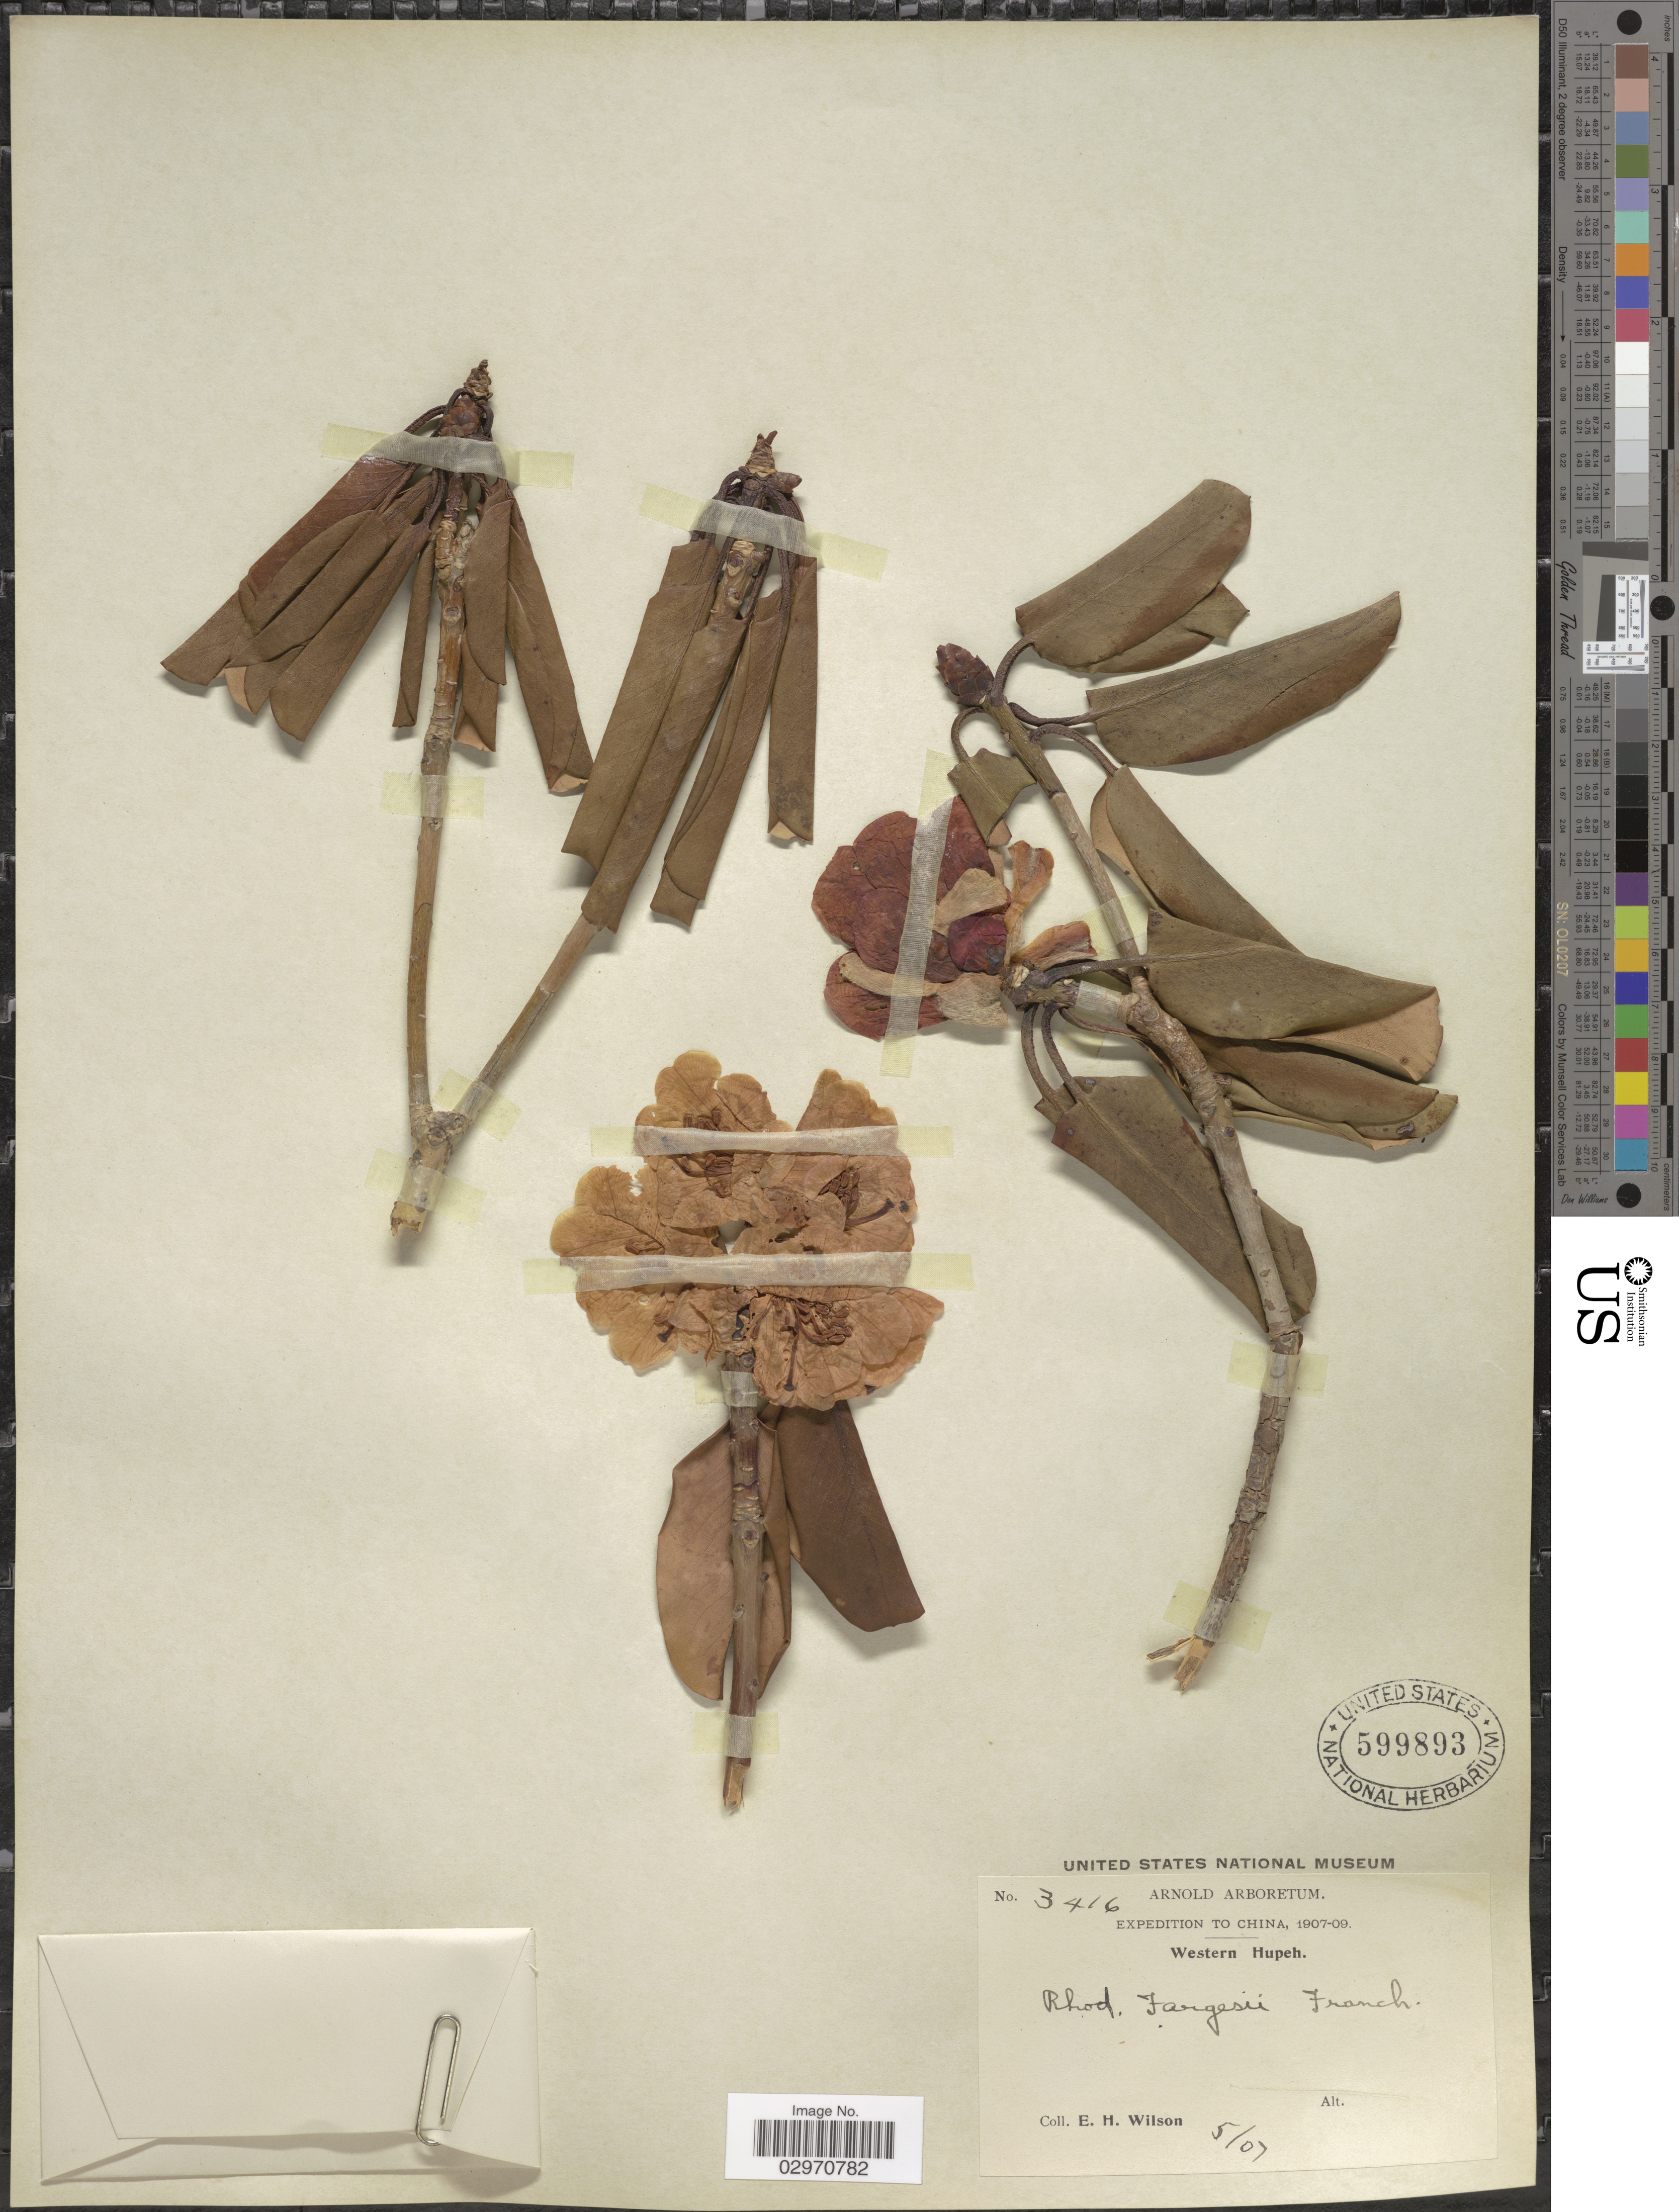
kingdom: Plantae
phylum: Tracheophyta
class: Magnoliopsida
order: Ericales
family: Ericaceae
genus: Rhododendron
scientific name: Rhododendron fargesii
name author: Franch.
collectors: E. Wilson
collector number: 3416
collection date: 1907-05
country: China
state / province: Hubei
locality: Western Hupeh.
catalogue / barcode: US 599893